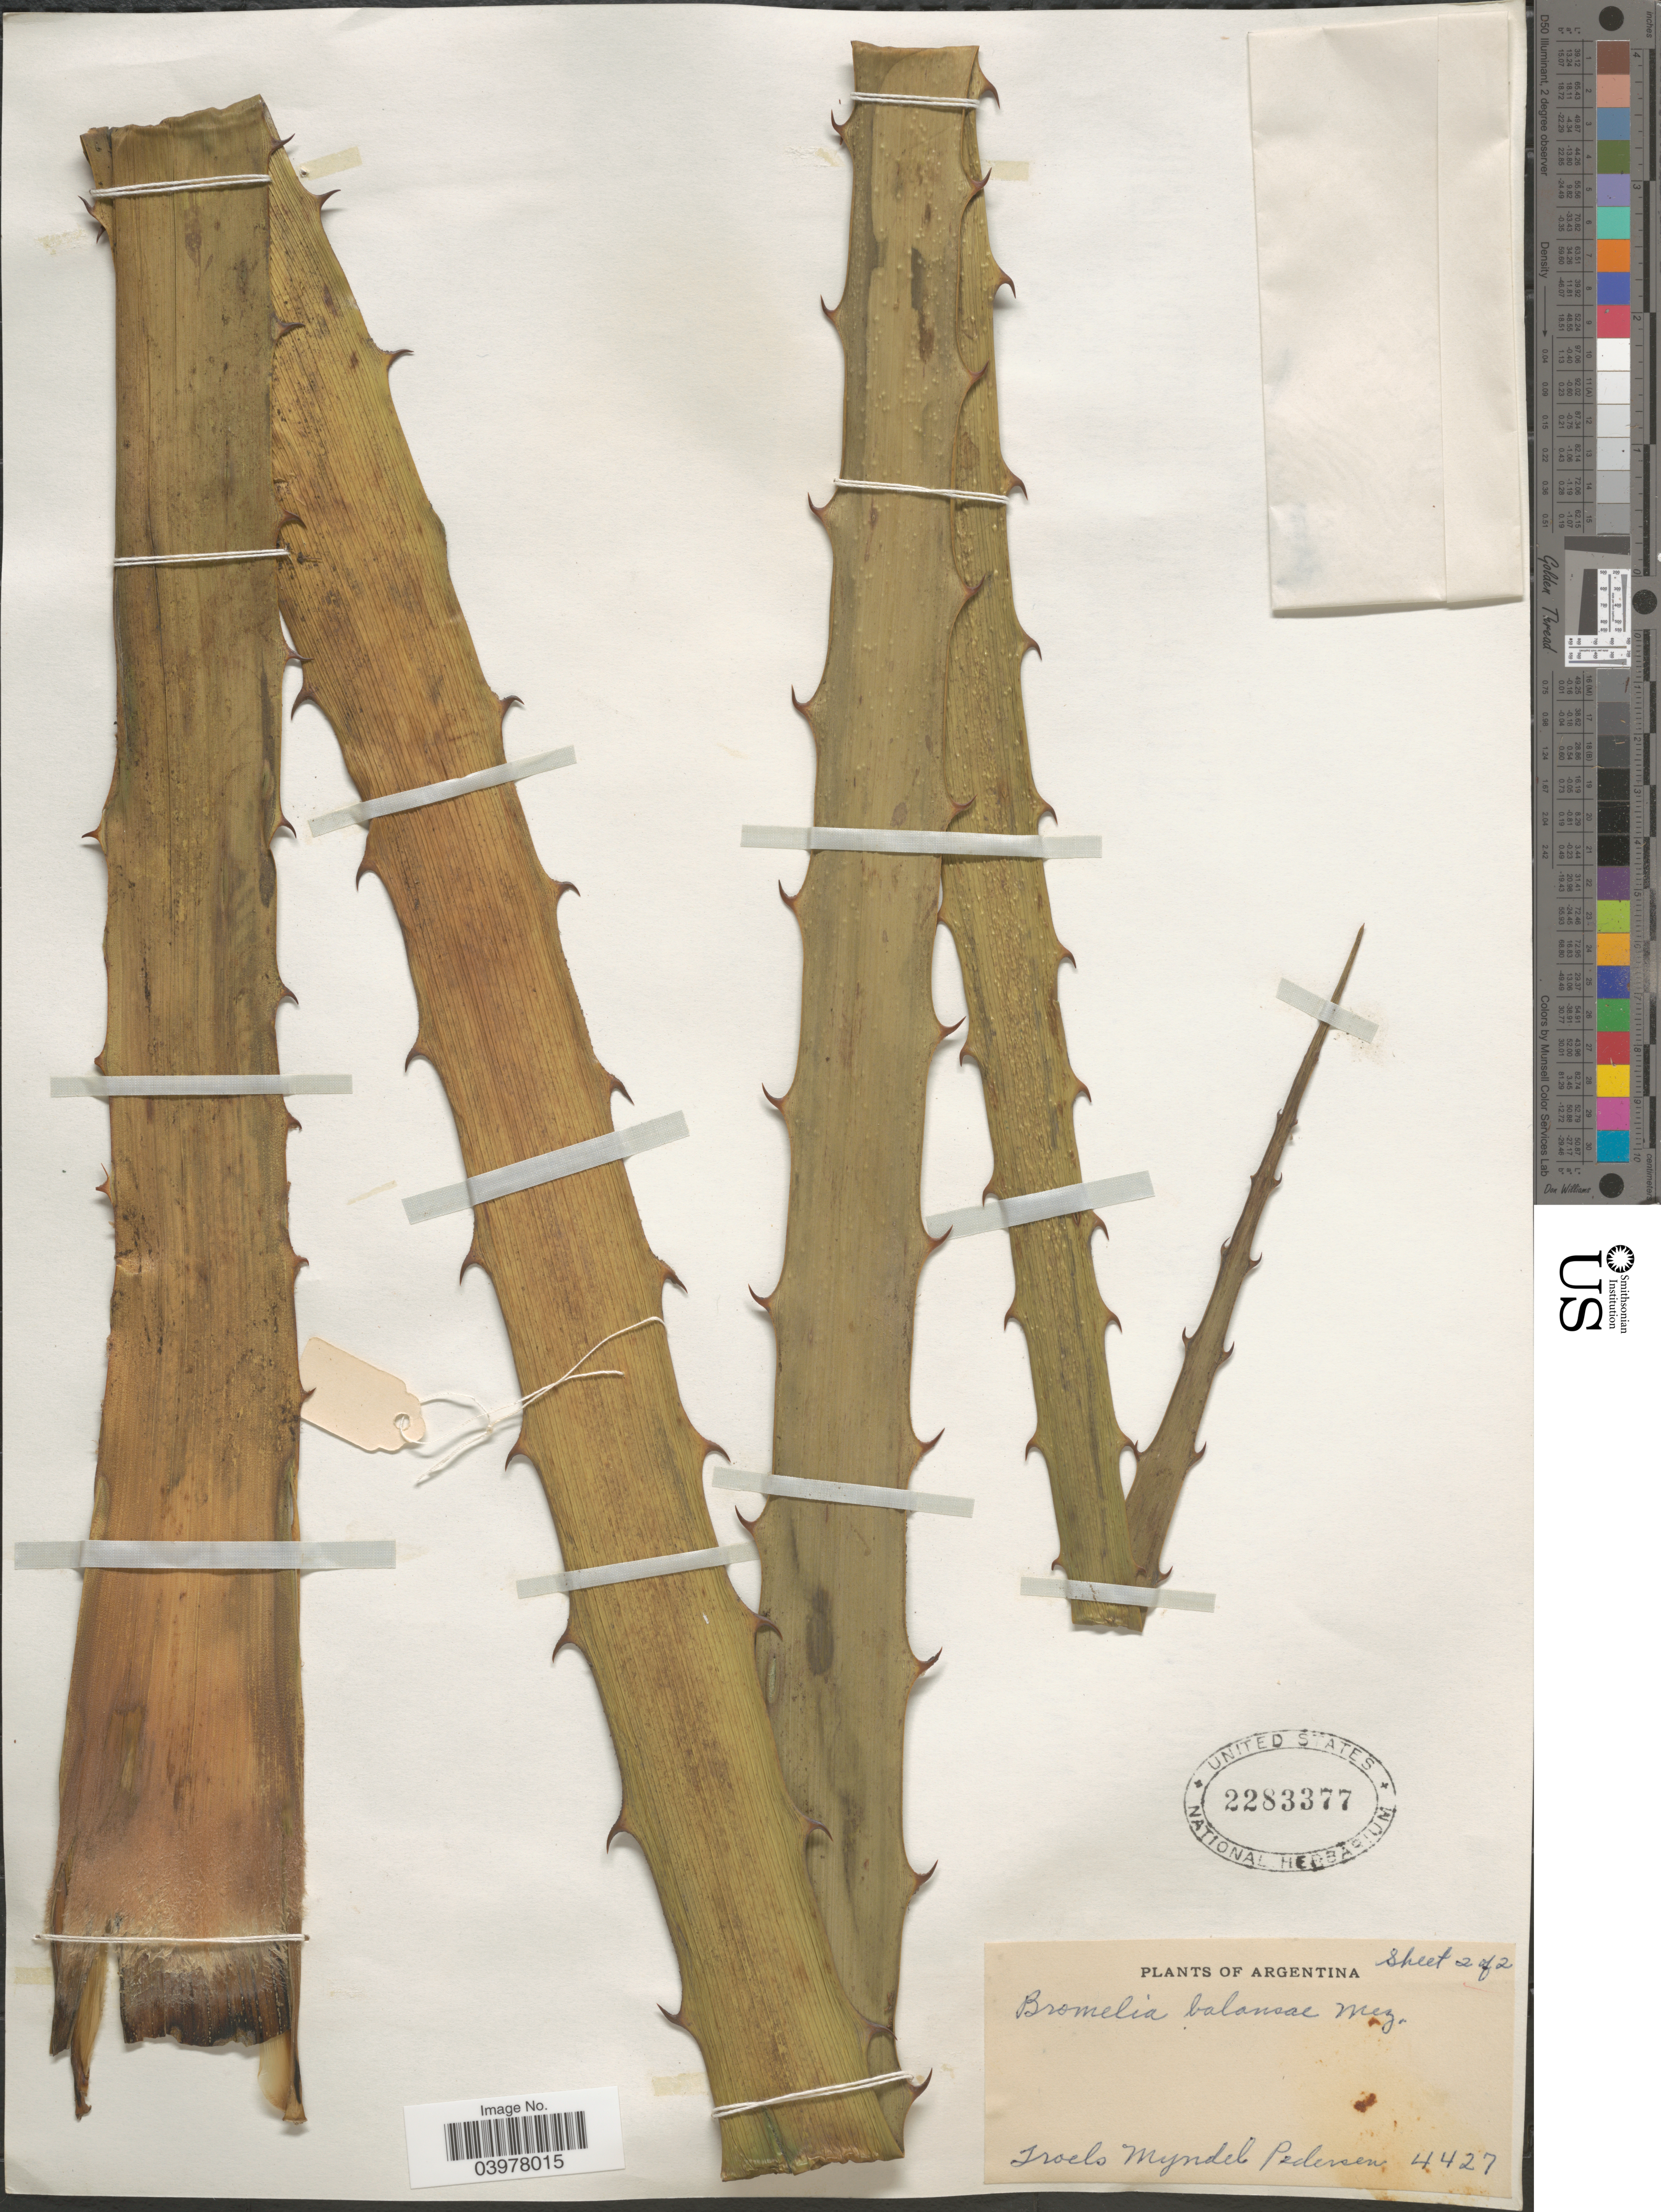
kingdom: Plantae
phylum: Tracheophyta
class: Liliopsida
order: Poales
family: Bromeliaceae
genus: Bromelia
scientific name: Bromelia balansae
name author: Mez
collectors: T. Pederson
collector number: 4427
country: Argentina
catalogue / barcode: US 2283377